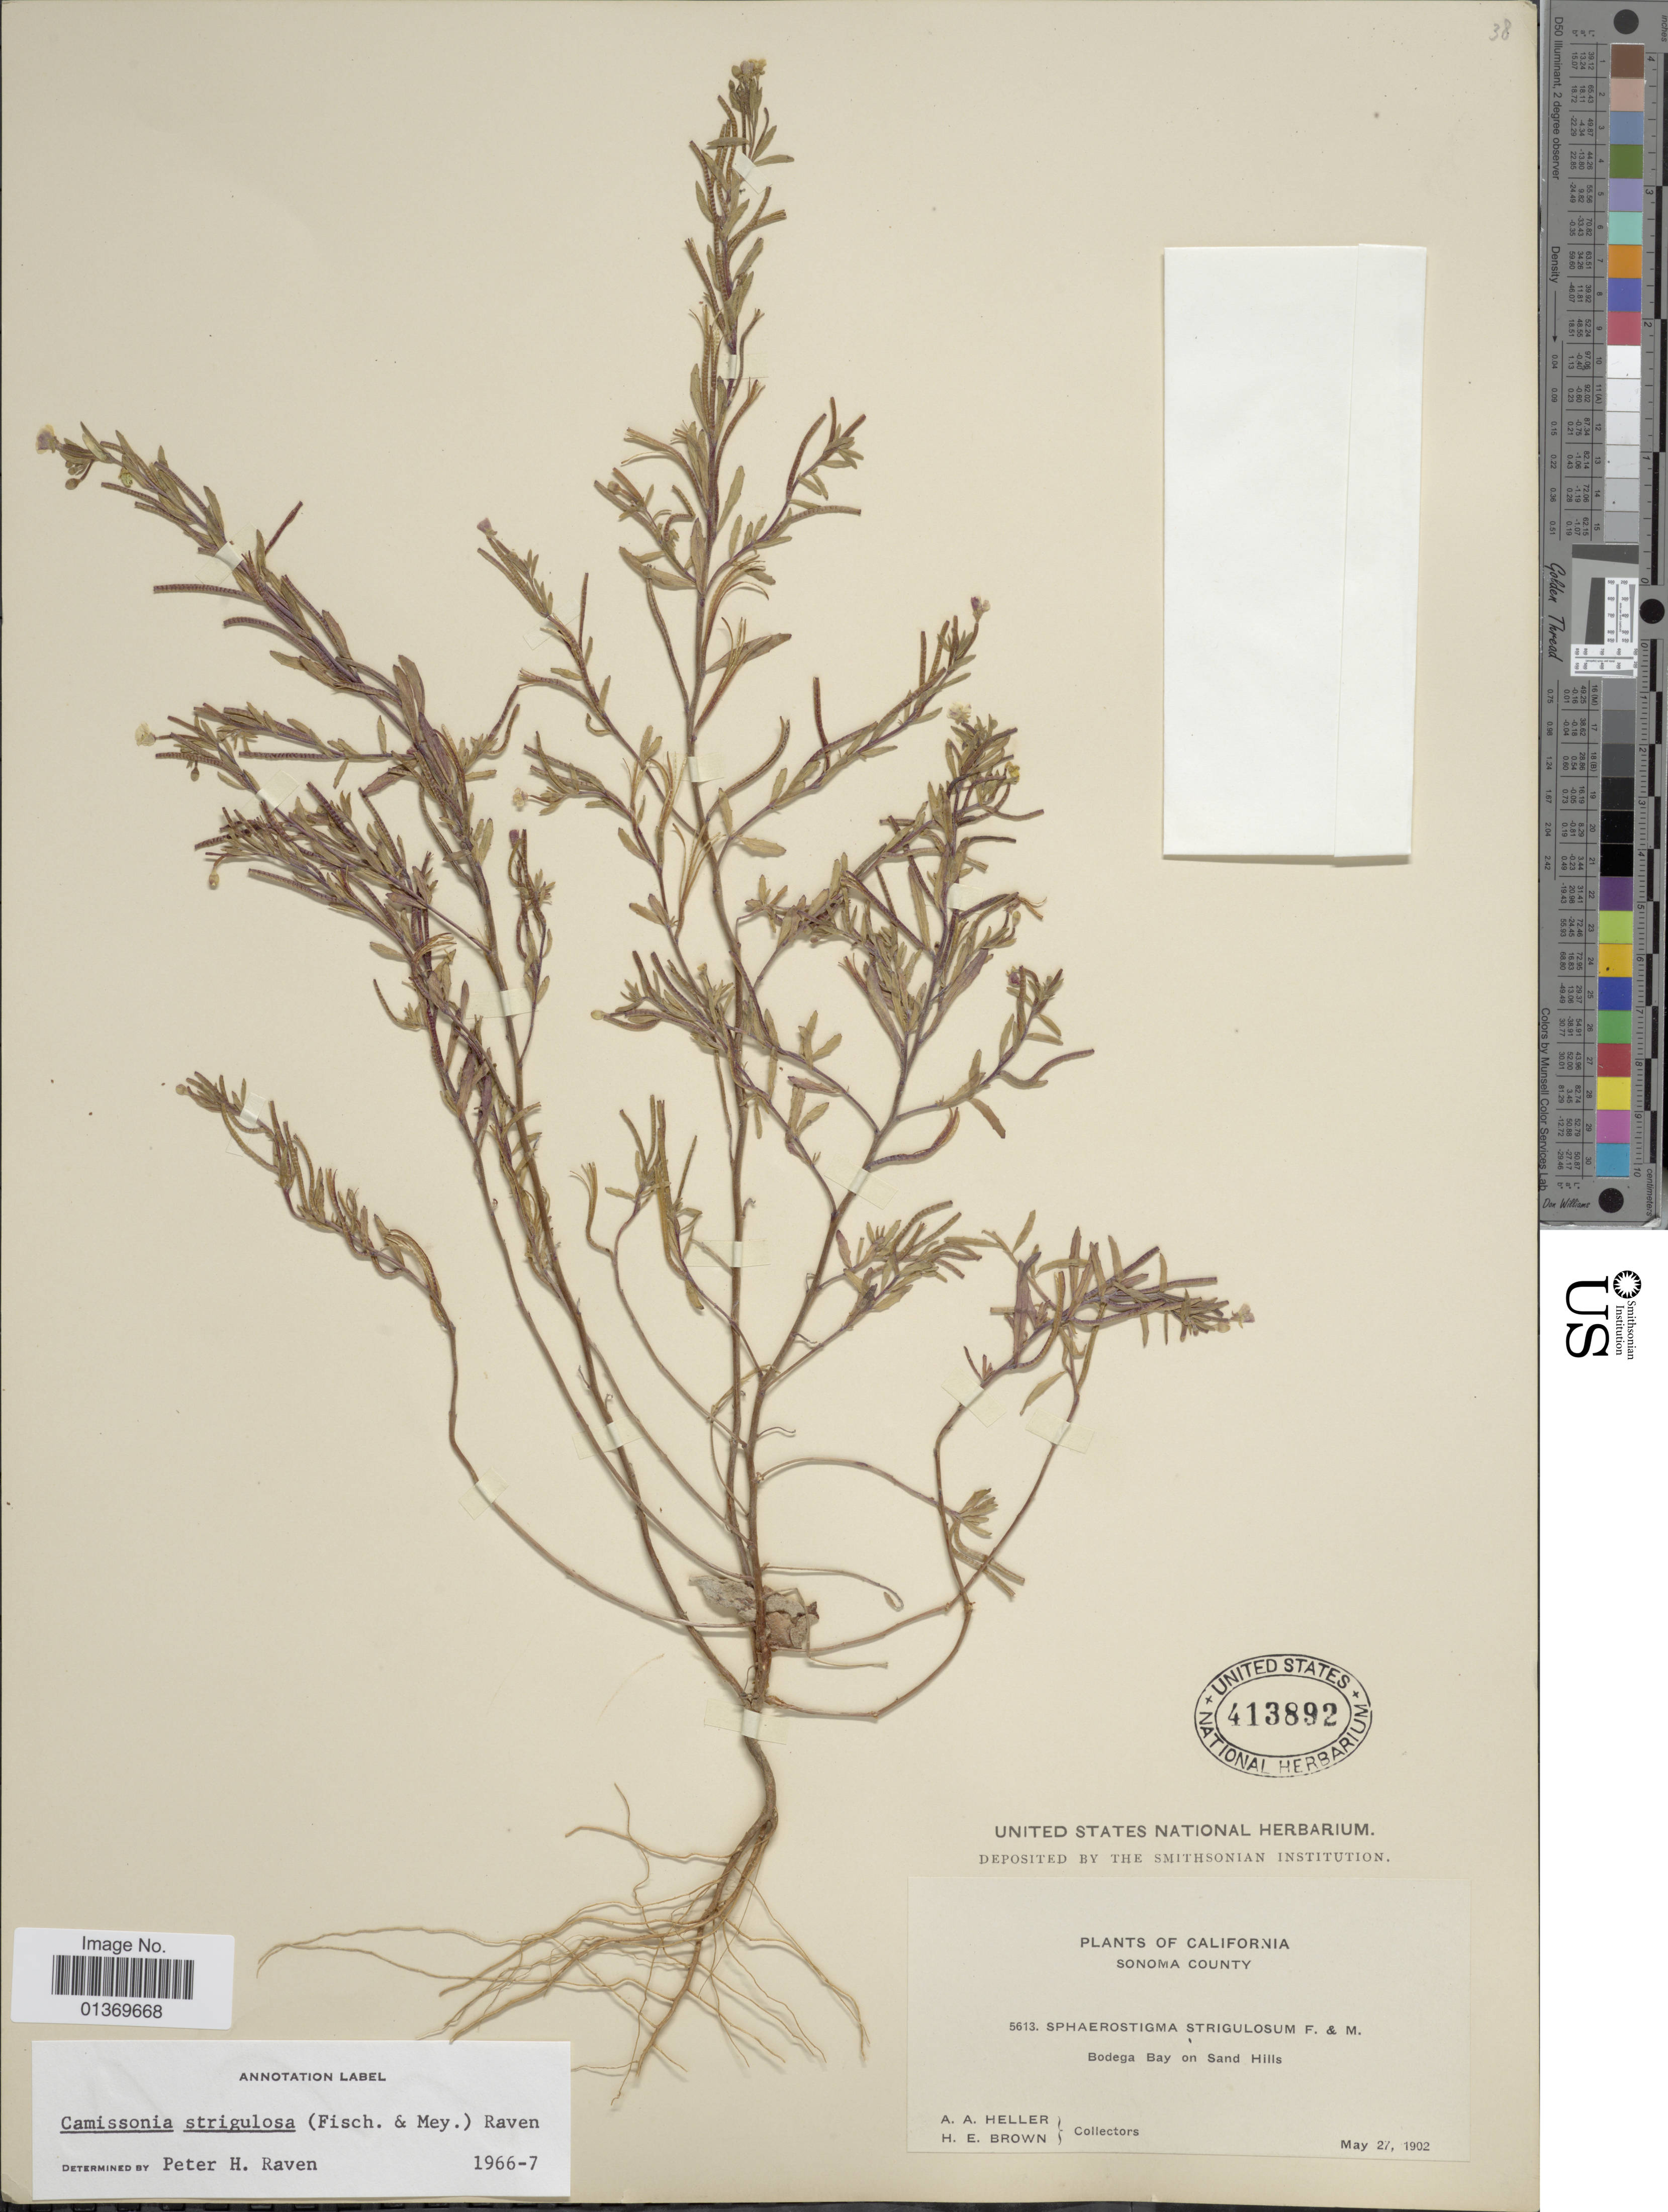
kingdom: Plantae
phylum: Tracheophyta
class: Magnoliopsida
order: Myrtales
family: Onagraceae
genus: Camissonia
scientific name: Camissonia strigulosa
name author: (Fisch. & C.A. Mey.) P.H. Raven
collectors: A. A. Heller & H. E. Brown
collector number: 5613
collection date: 1902-05-27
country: United States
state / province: California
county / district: Sonoma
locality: Sonoma County, Bodega Bay on Sand Hills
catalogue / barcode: US 413892